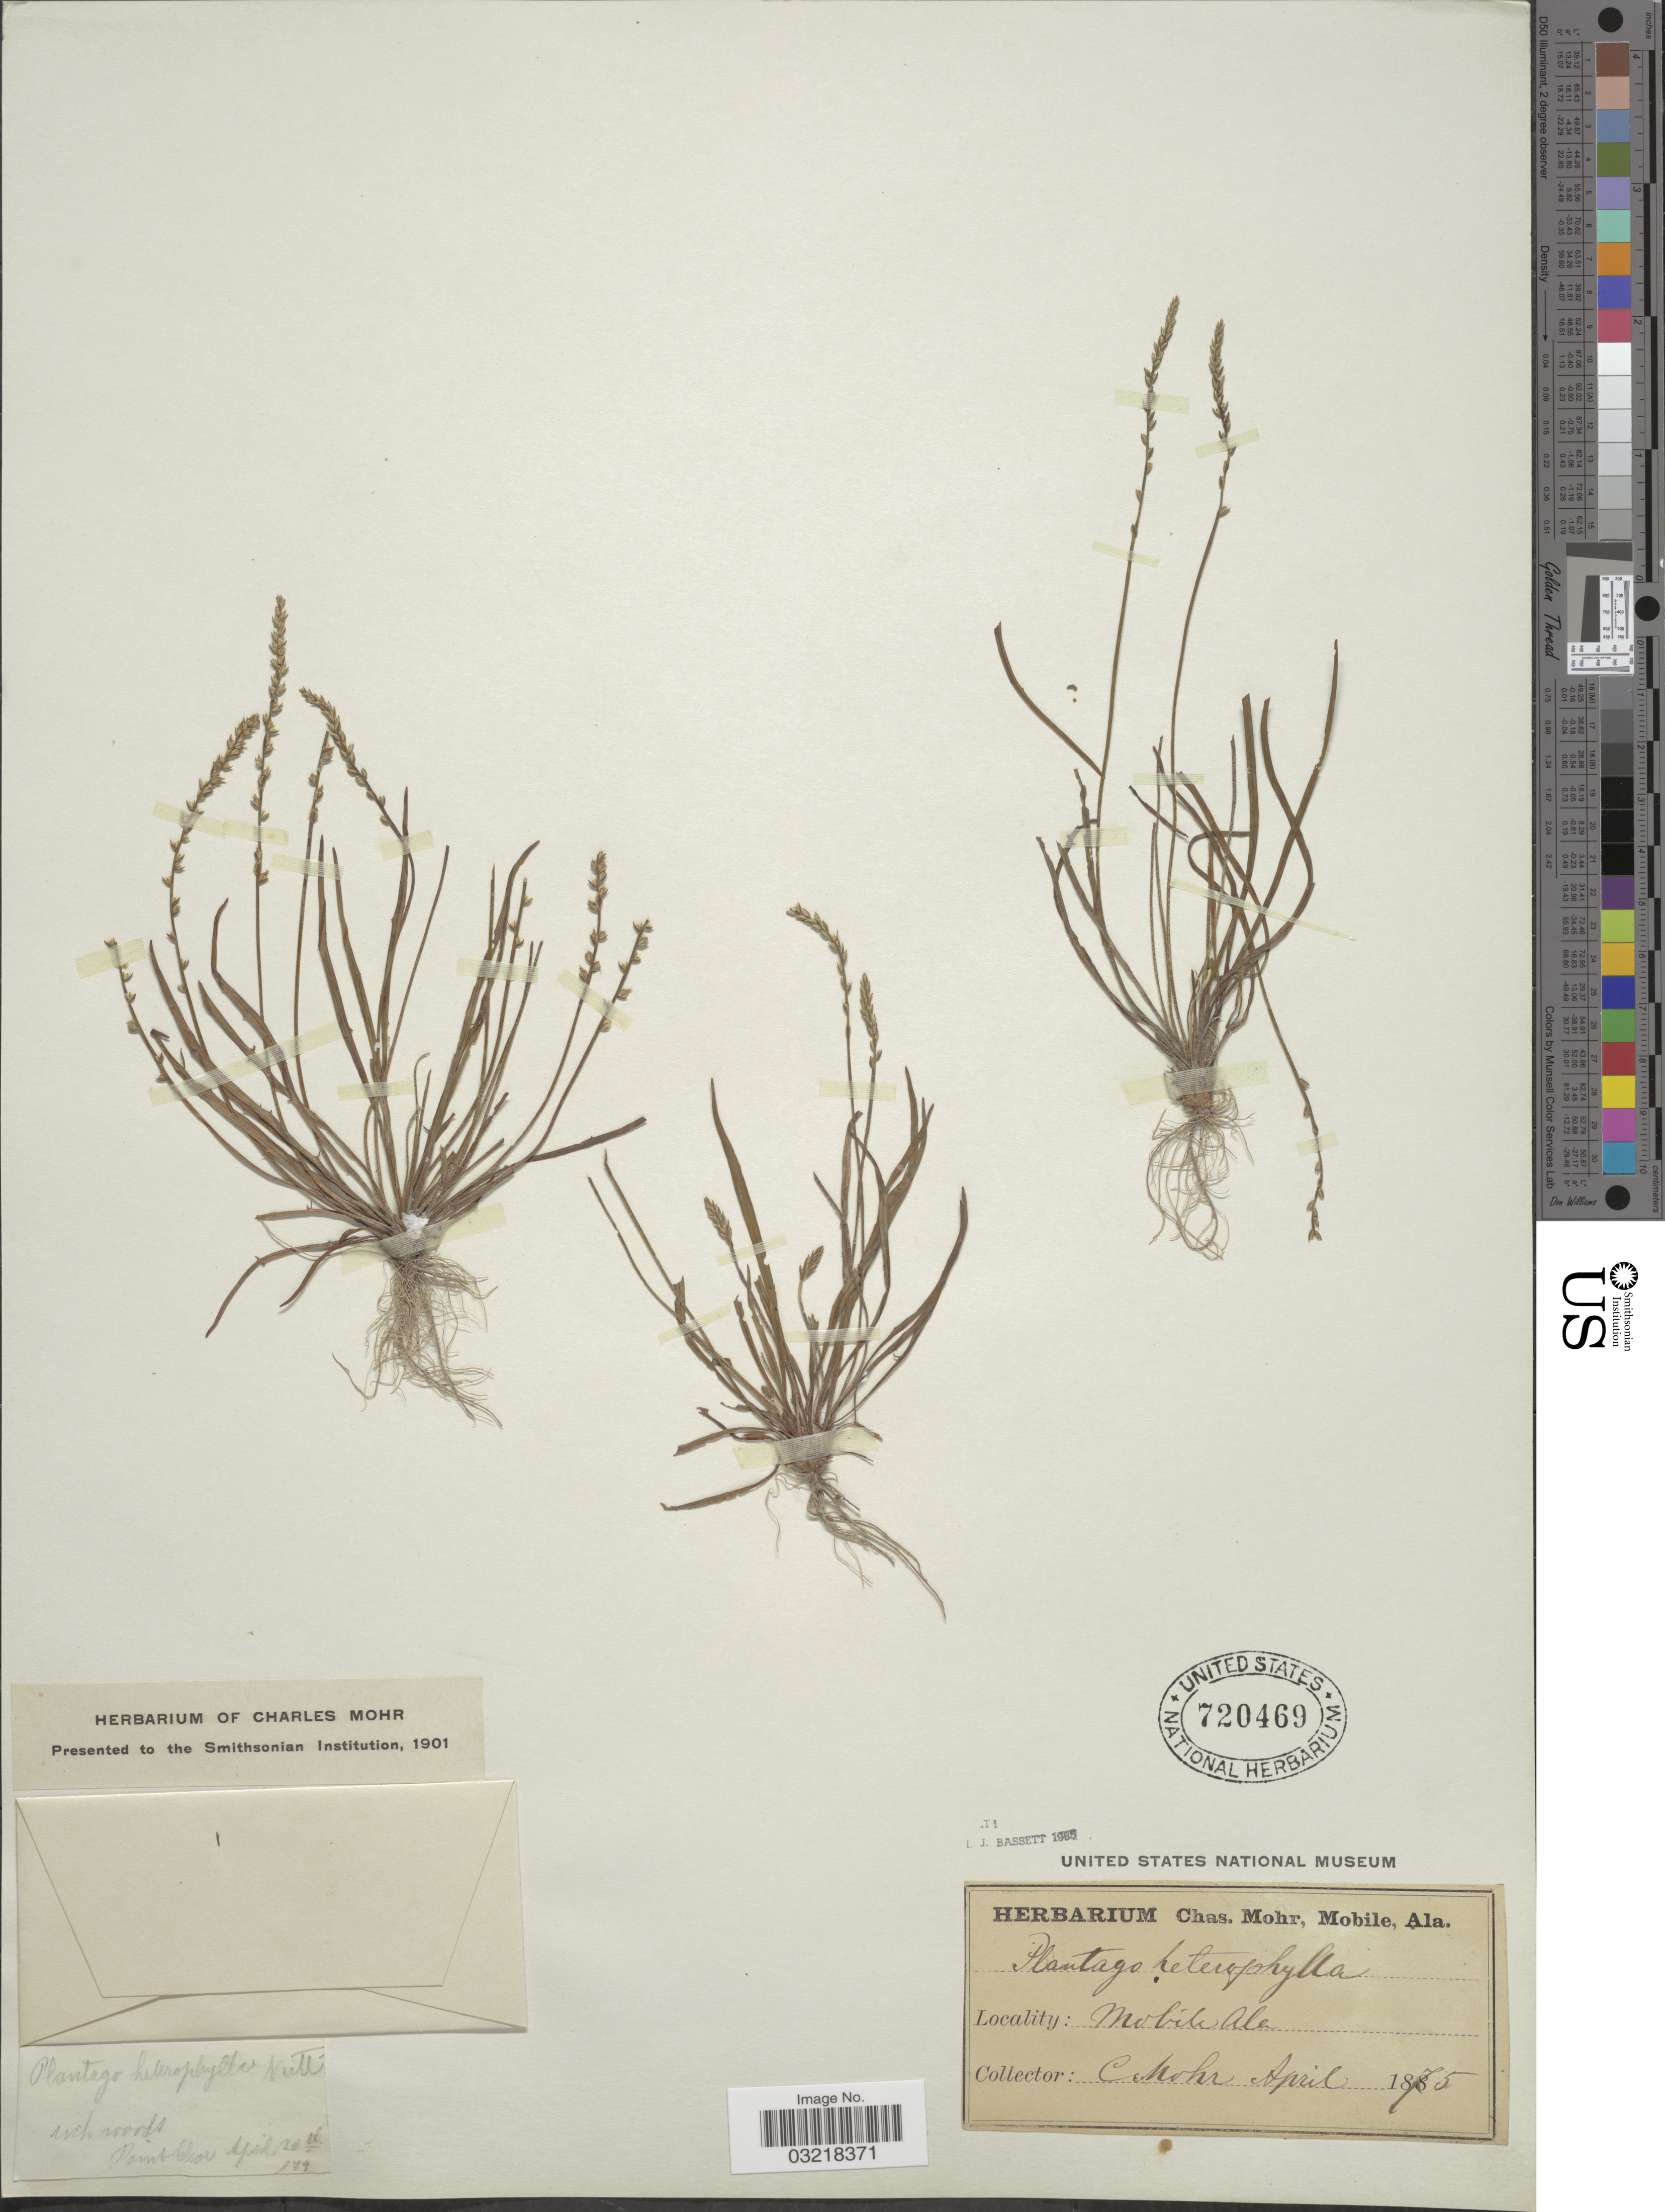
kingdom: Plantae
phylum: Tracheophyta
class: Magnoliopsida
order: Lamiales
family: Plantaginaceae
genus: Plantago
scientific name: Plantago heterophylla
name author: Nutt.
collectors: C. T. Mohr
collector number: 179*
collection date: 1875-04-20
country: United States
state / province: Alabama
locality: Point Clear. Mobile.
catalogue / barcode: US 720469